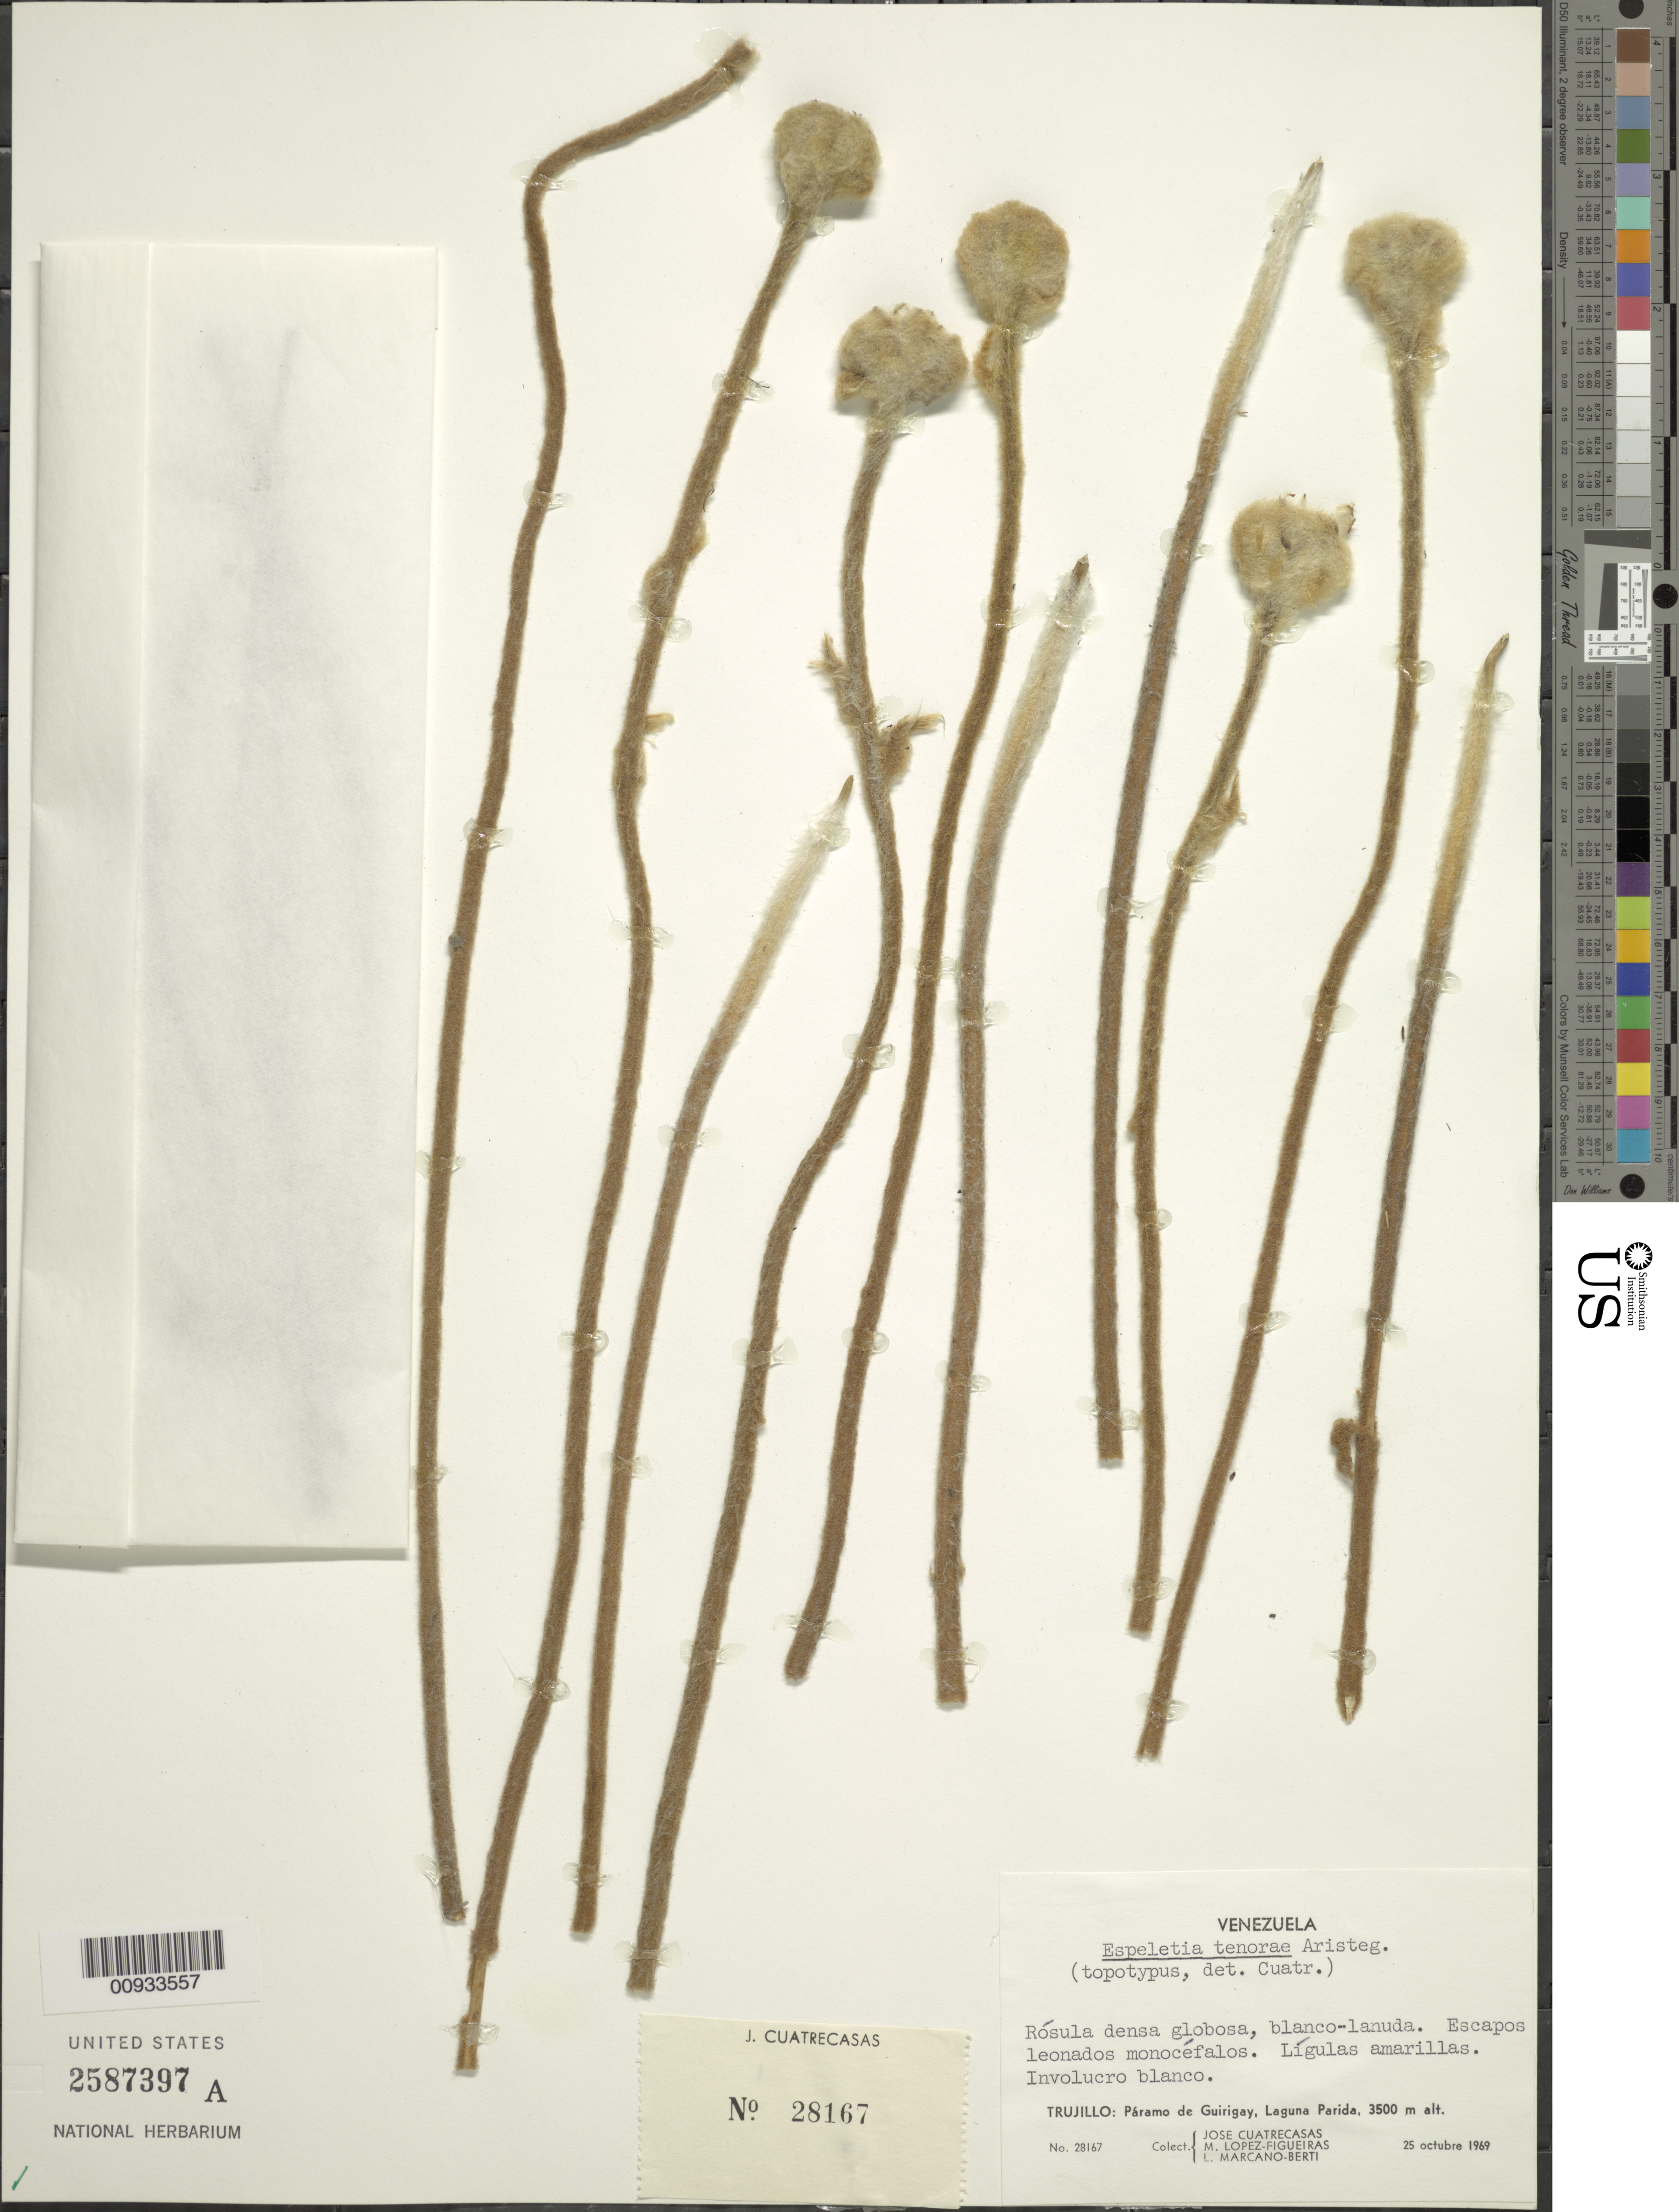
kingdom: Plantae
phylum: Tracheophyta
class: Magnoliopsida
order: Asterales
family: Asteraceae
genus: Espeletia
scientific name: Espeletia tenorae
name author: Aristeg.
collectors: J. Cuatrecasas, M. López Figueiras & L. Marcano-Berti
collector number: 28167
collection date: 1969-10-25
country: Venezuela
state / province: Trujillo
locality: Páramo de Guirigay. Laguna Parida.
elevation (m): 3500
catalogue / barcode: US 2587397A